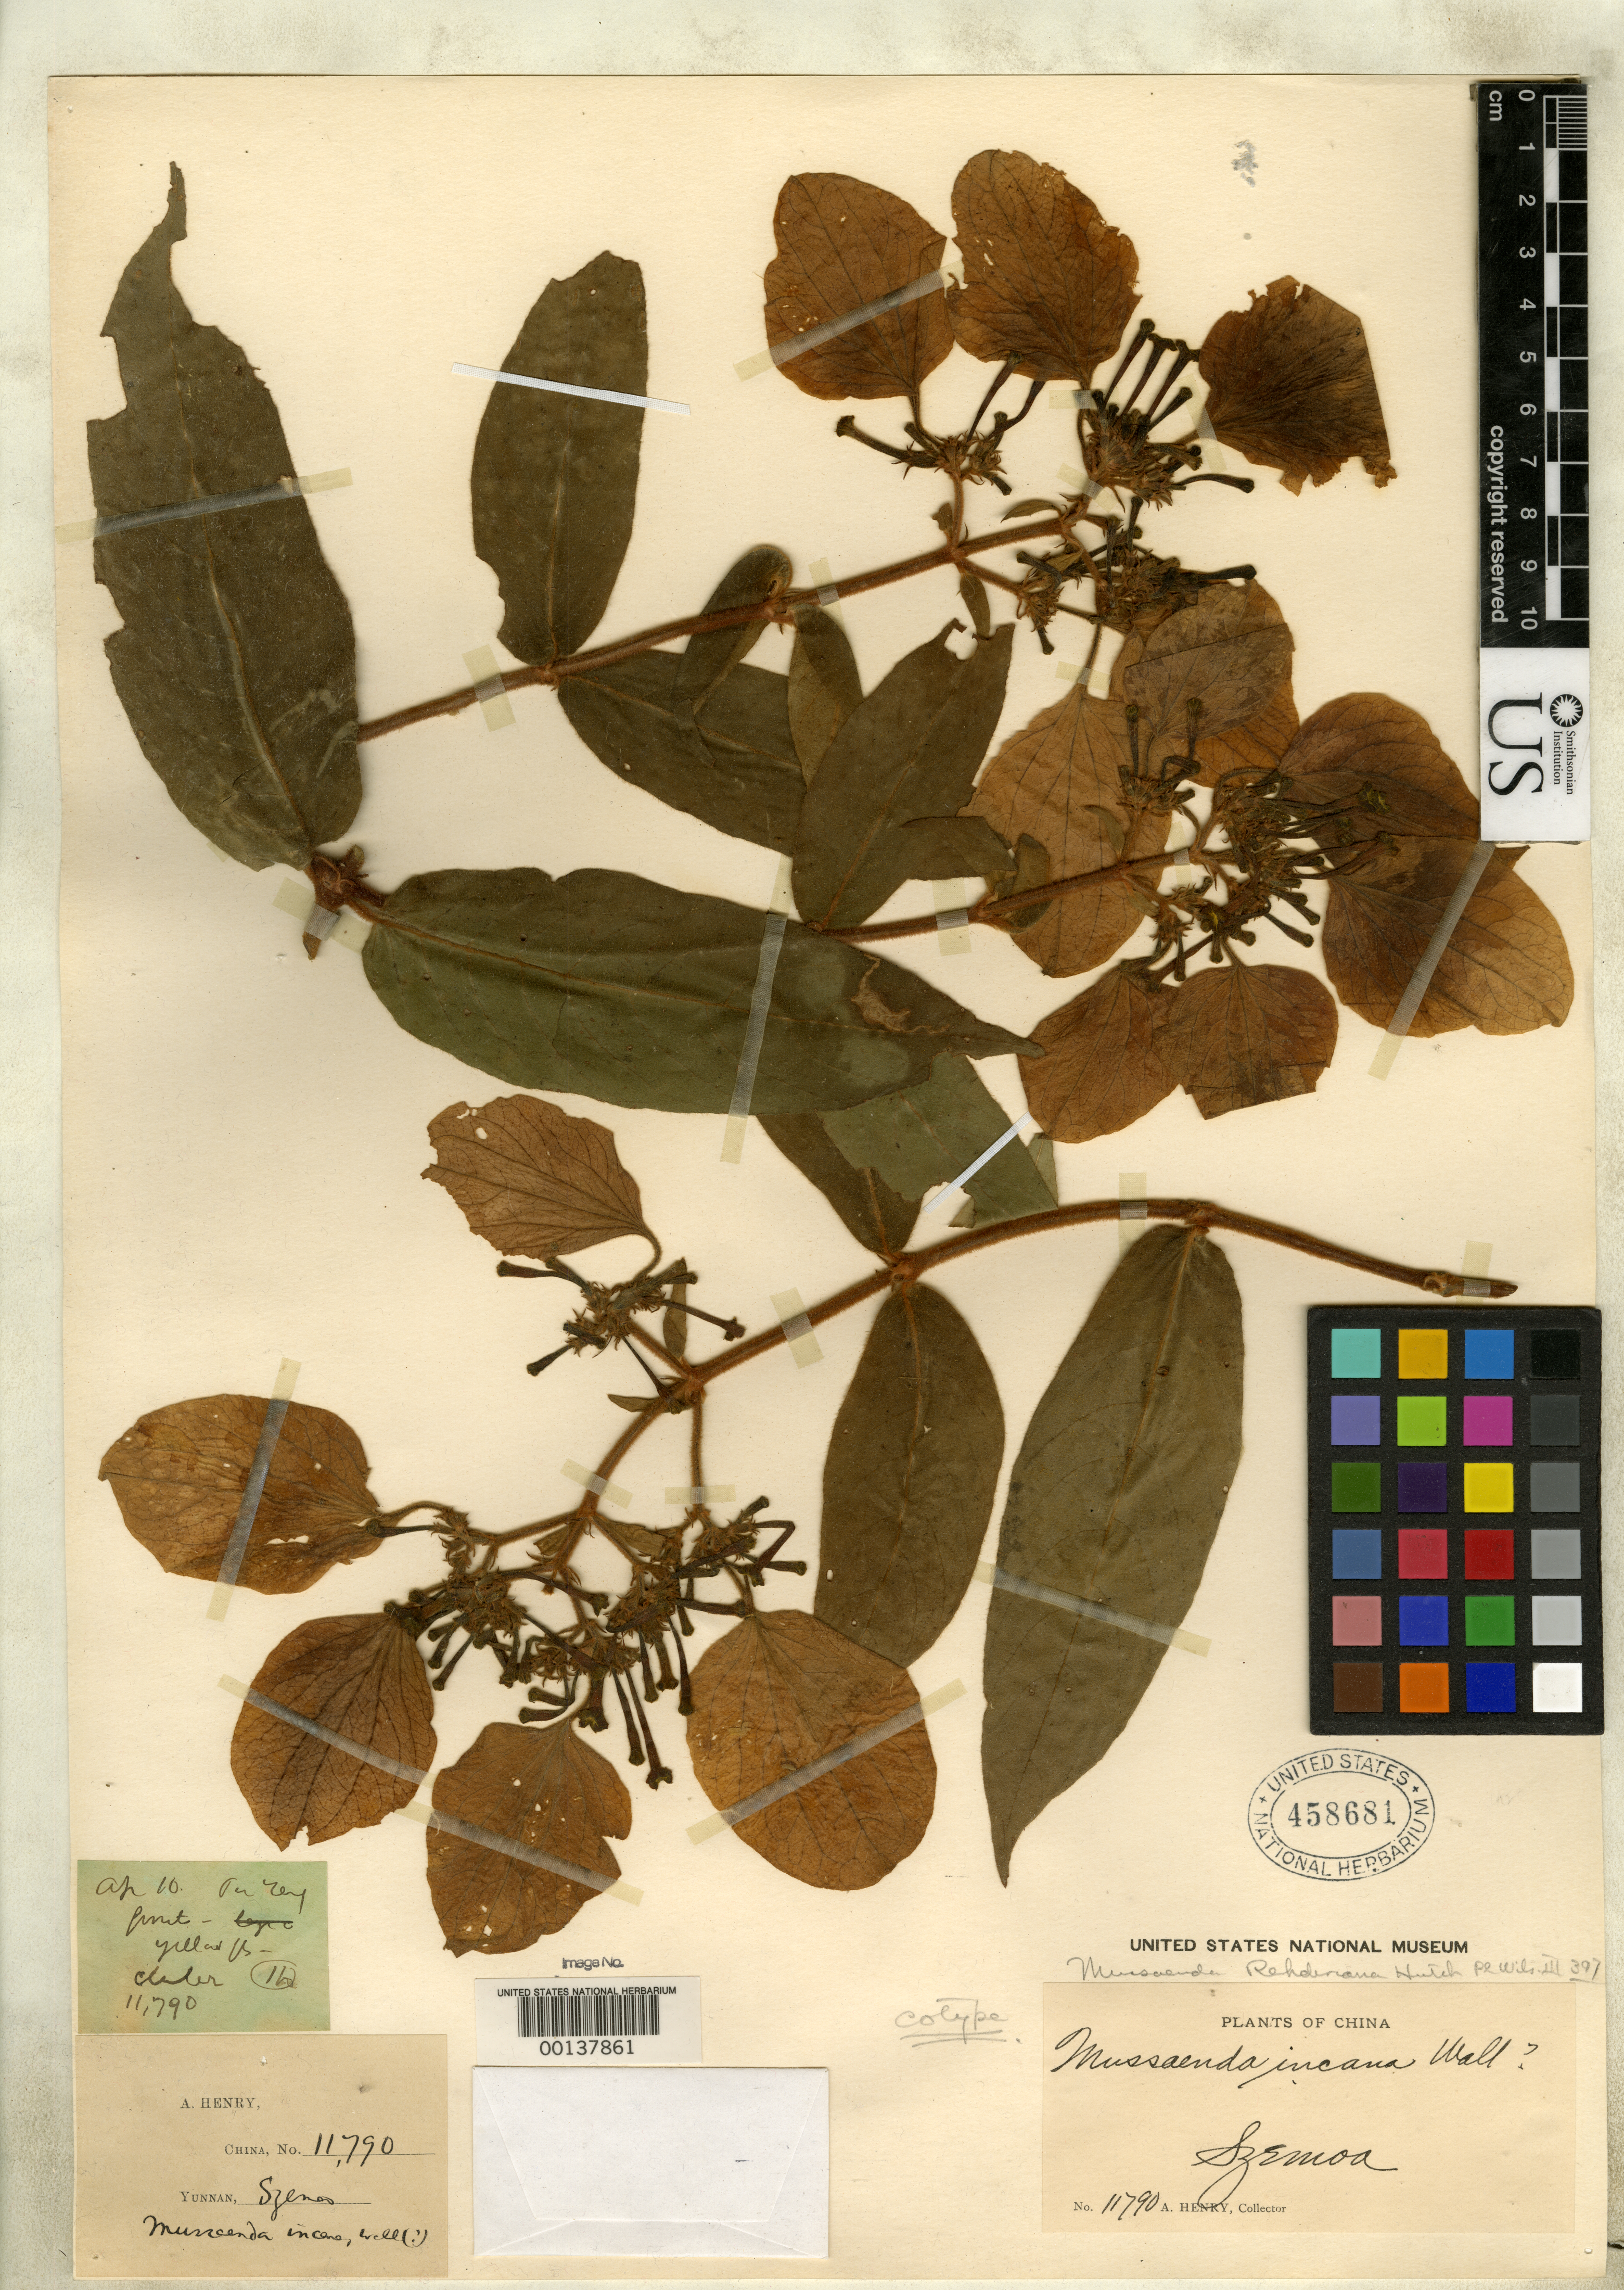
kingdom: Plantae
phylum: Tracheophyta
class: Magnoliopsida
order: Gentianales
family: Rubiaceae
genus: Mussaenda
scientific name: Mussaenda rehderiana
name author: Hutch. in Sarg.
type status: Isotype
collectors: A. Henry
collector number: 11790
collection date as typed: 10 Apr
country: China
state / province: Yunnan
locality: Szemoa.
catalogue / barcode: US 458681